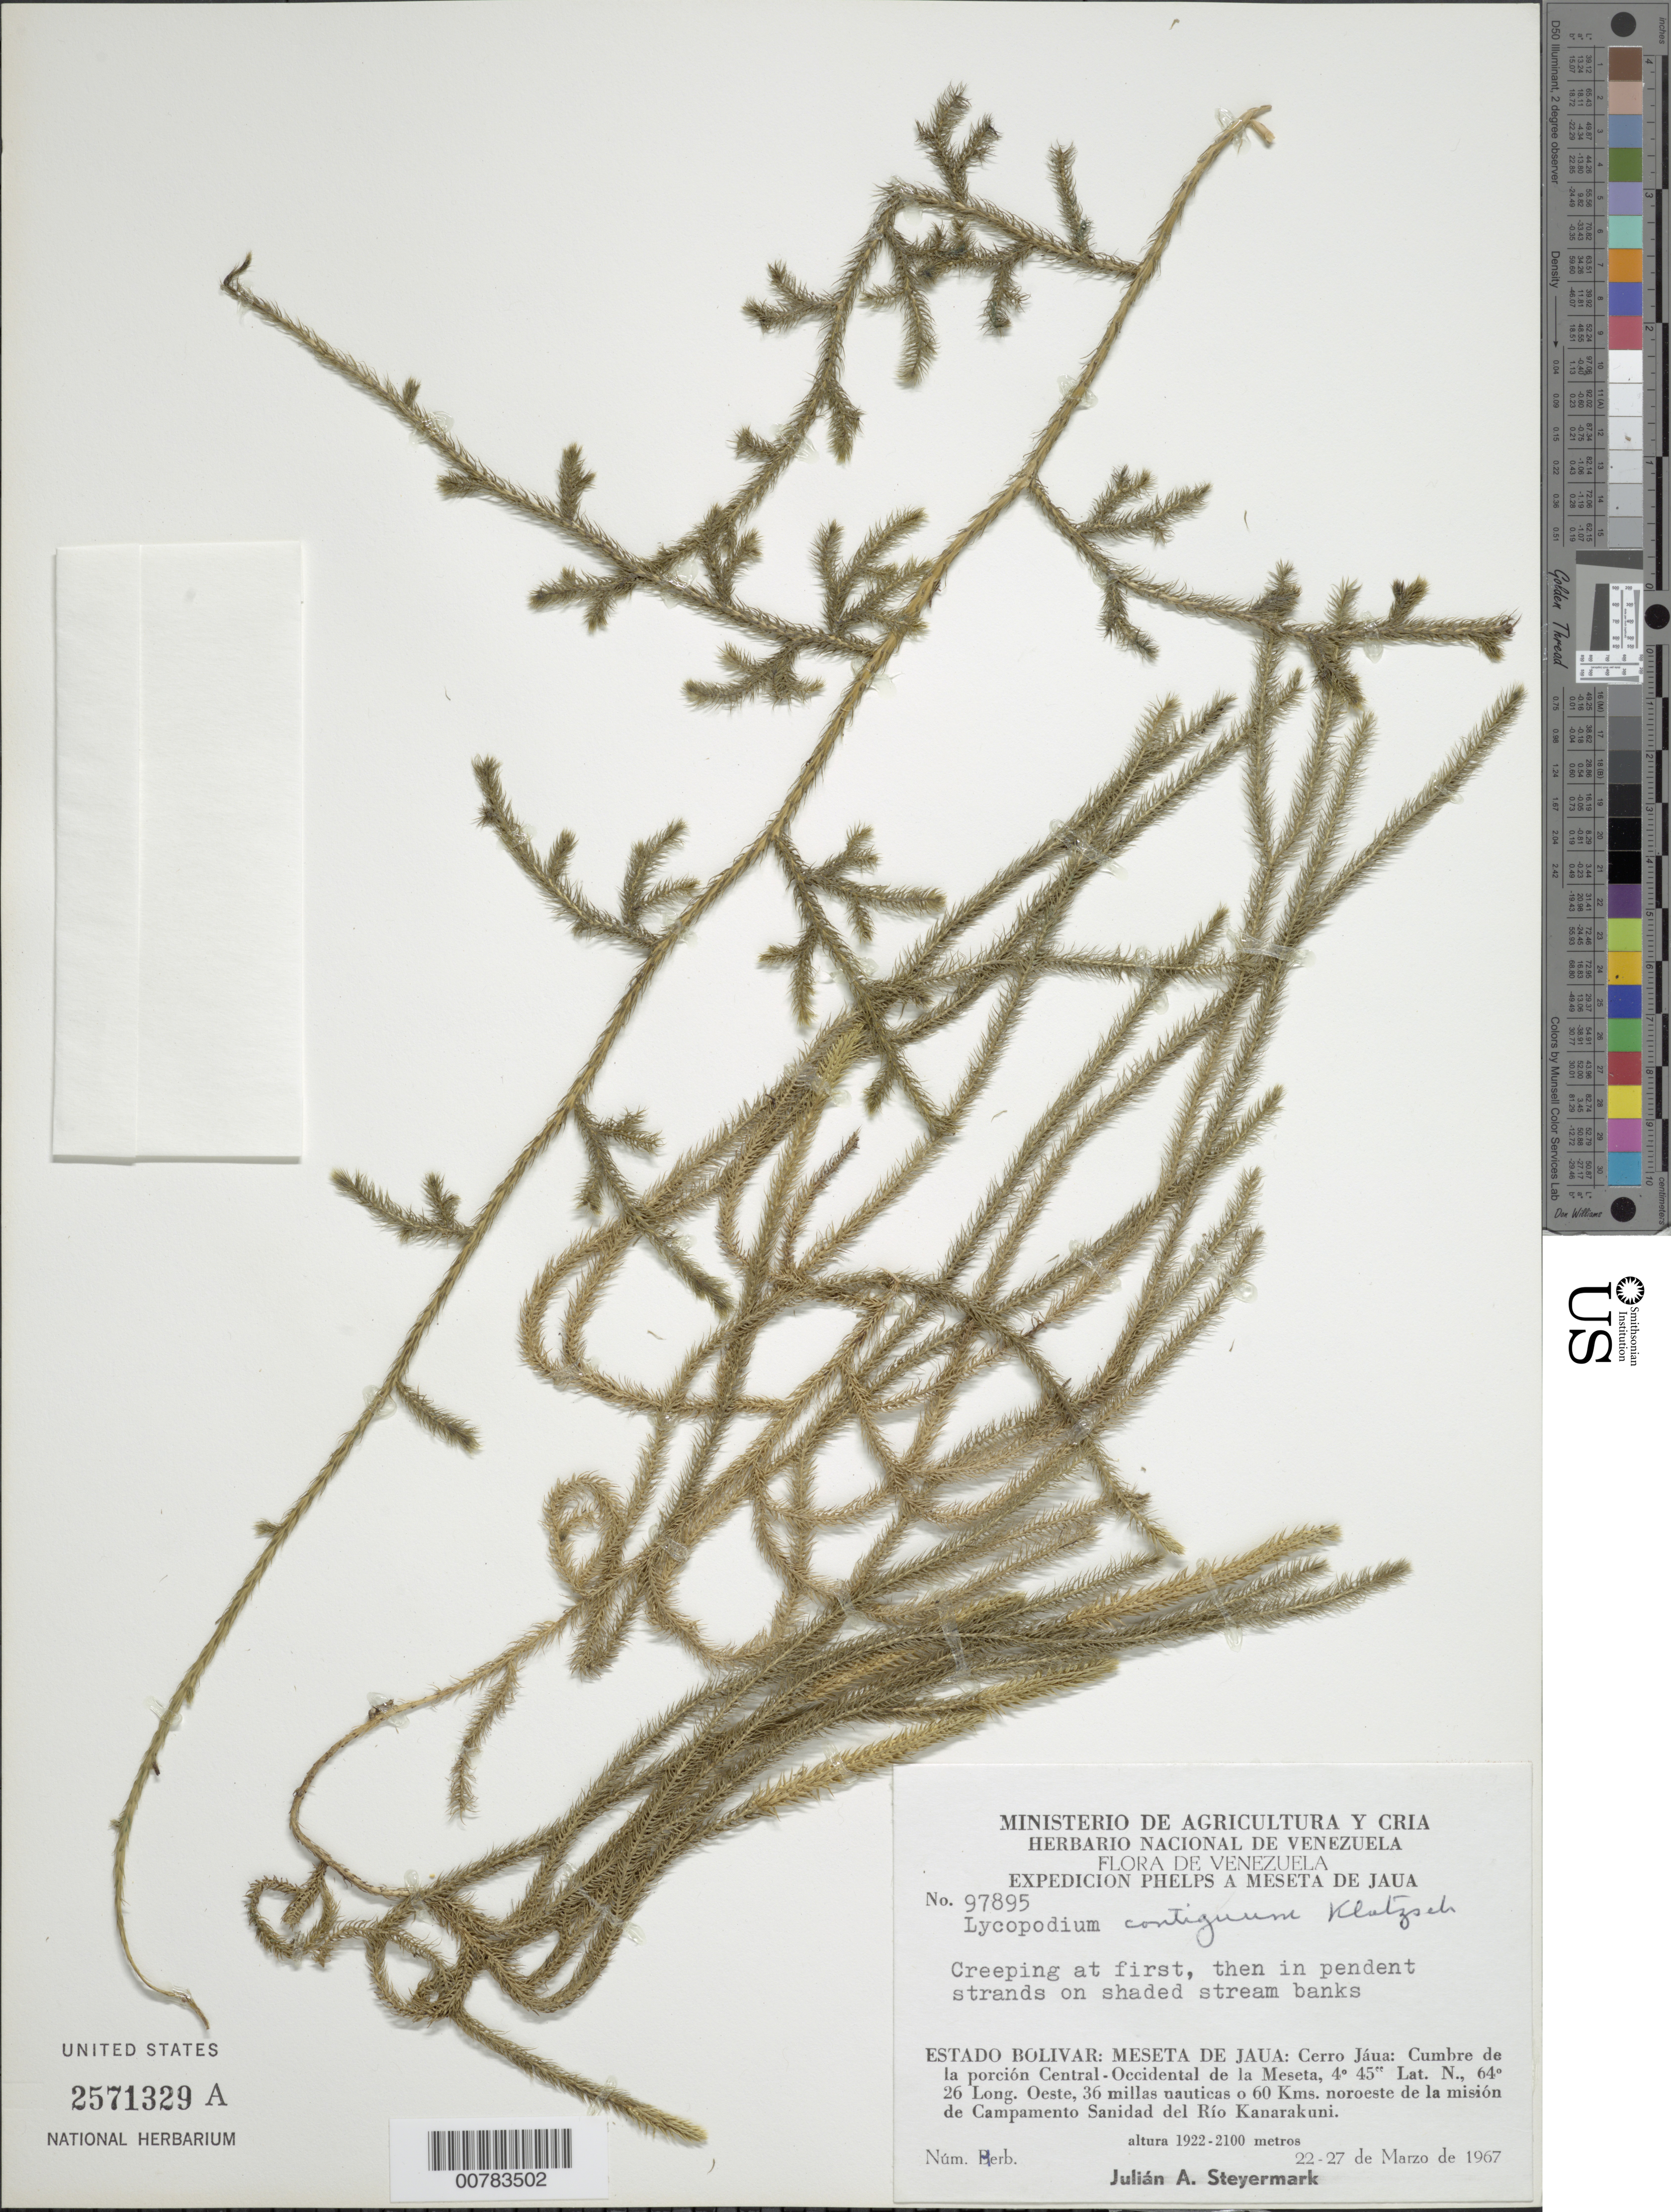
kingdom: Plantae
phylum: Tracheophyta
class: Lycopodiopsida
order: Lycopodiales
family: Lycopodiaceae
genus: Lycopodium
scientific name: Lycopodium clavatum subsp. contiguum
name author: (Klotzsch) B. Øllg.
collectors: J. Steyermark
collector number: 97895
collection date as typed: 22-Mar-67 to 27-Mar-67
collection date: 1967-03-22/1967-03-27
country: Venezuela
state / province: Bolívar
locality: Meseta del Jaua: Cerro Jáua, cumbre de la porcion Central-Occidental de la Meseta, 36 millas nauticas o 60 km NO de la mision de Campamento Sanidad del Río Kanarakuni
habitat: Shaded stream banks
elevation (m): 1922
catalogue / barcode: US 2571329A